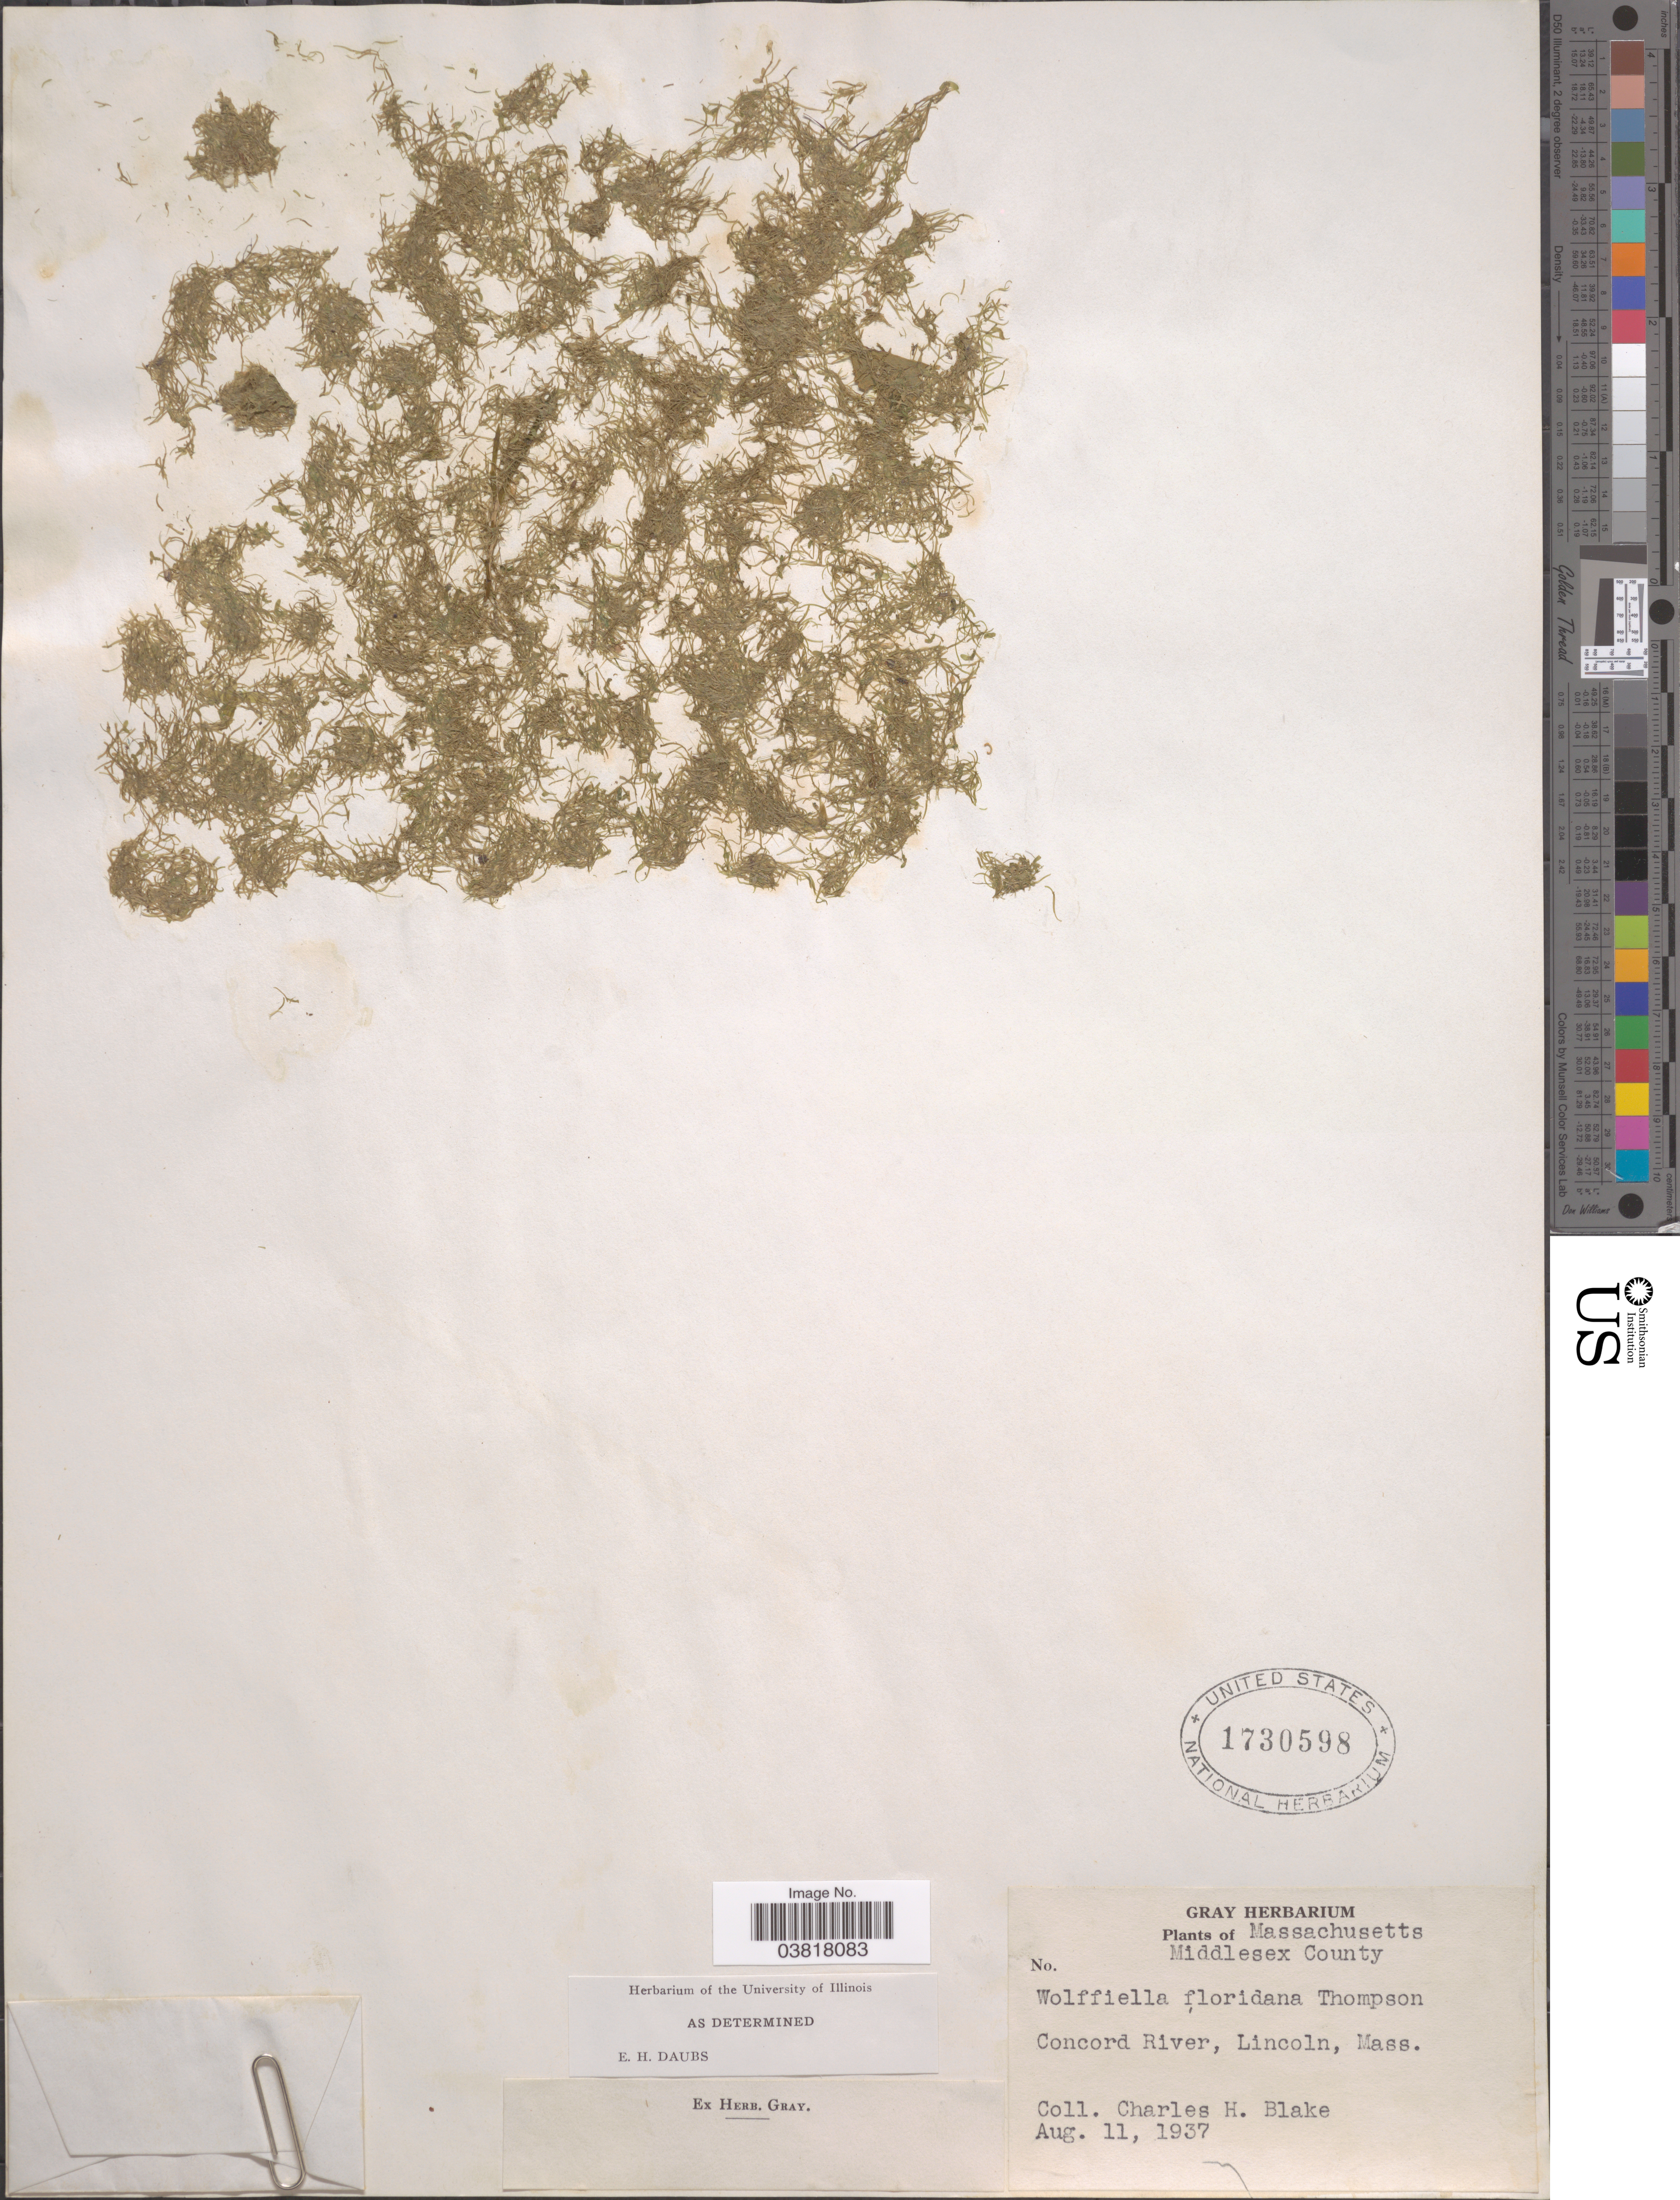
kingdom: Plantae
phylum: Tracheophyta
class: Liliopsida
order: Alismatales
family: Araceae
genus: Wolffiella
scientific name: Wolffiella floridana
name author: (Donn. Sm.) C.H. Thomps.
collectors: C. Blake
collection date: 1937-08-11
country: United States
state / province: Massachusetts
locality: Middlesex County. Concord River, Lincoln.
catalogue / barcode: US 1730598